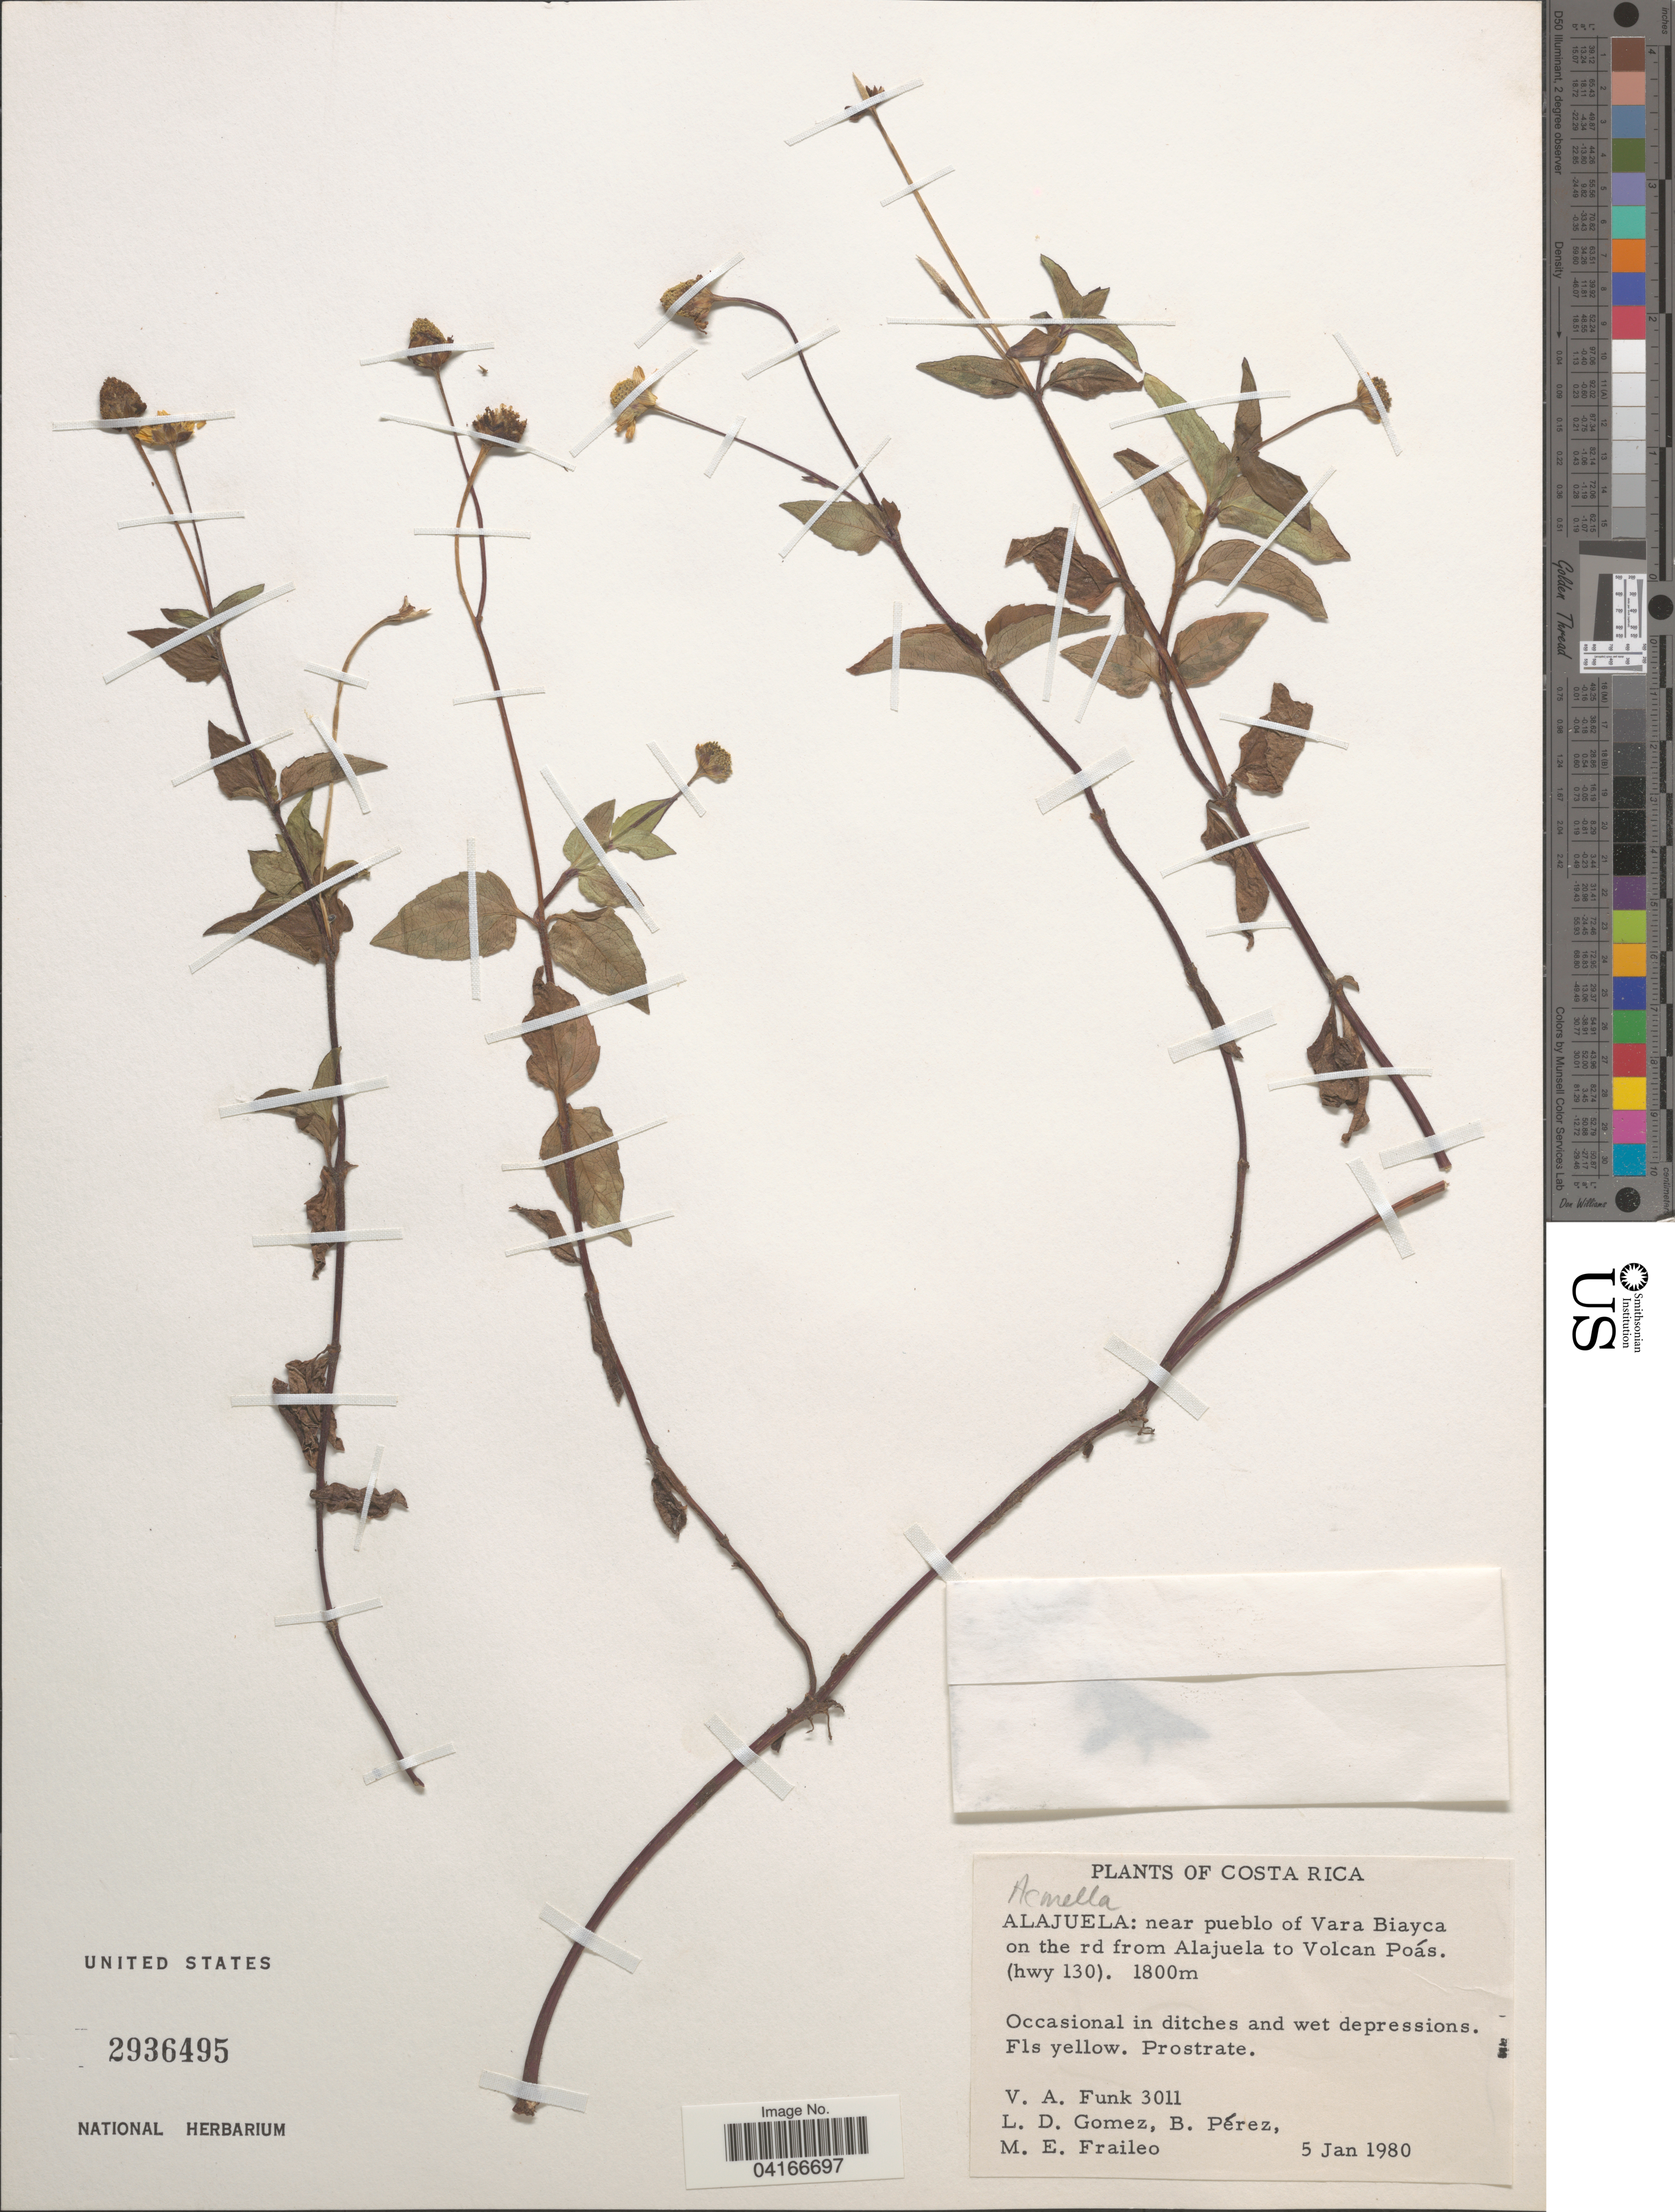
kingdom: Plantae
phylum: Tracheophyta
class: Magnoliopsida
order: Asterales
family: Asteraceae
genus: Acmella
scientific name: Acmella sp.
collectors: V. Funk, L. D. Gómez, B. Pérez & M. Fraileo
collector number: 3011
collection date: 1980-01-05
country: Costa Rica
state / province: Alajuela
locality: Near pueblo of Vara Biayca on the rd from Alajuela to Volcan Poás. (hwy 130).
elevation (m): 1800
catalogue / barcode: US 2936495